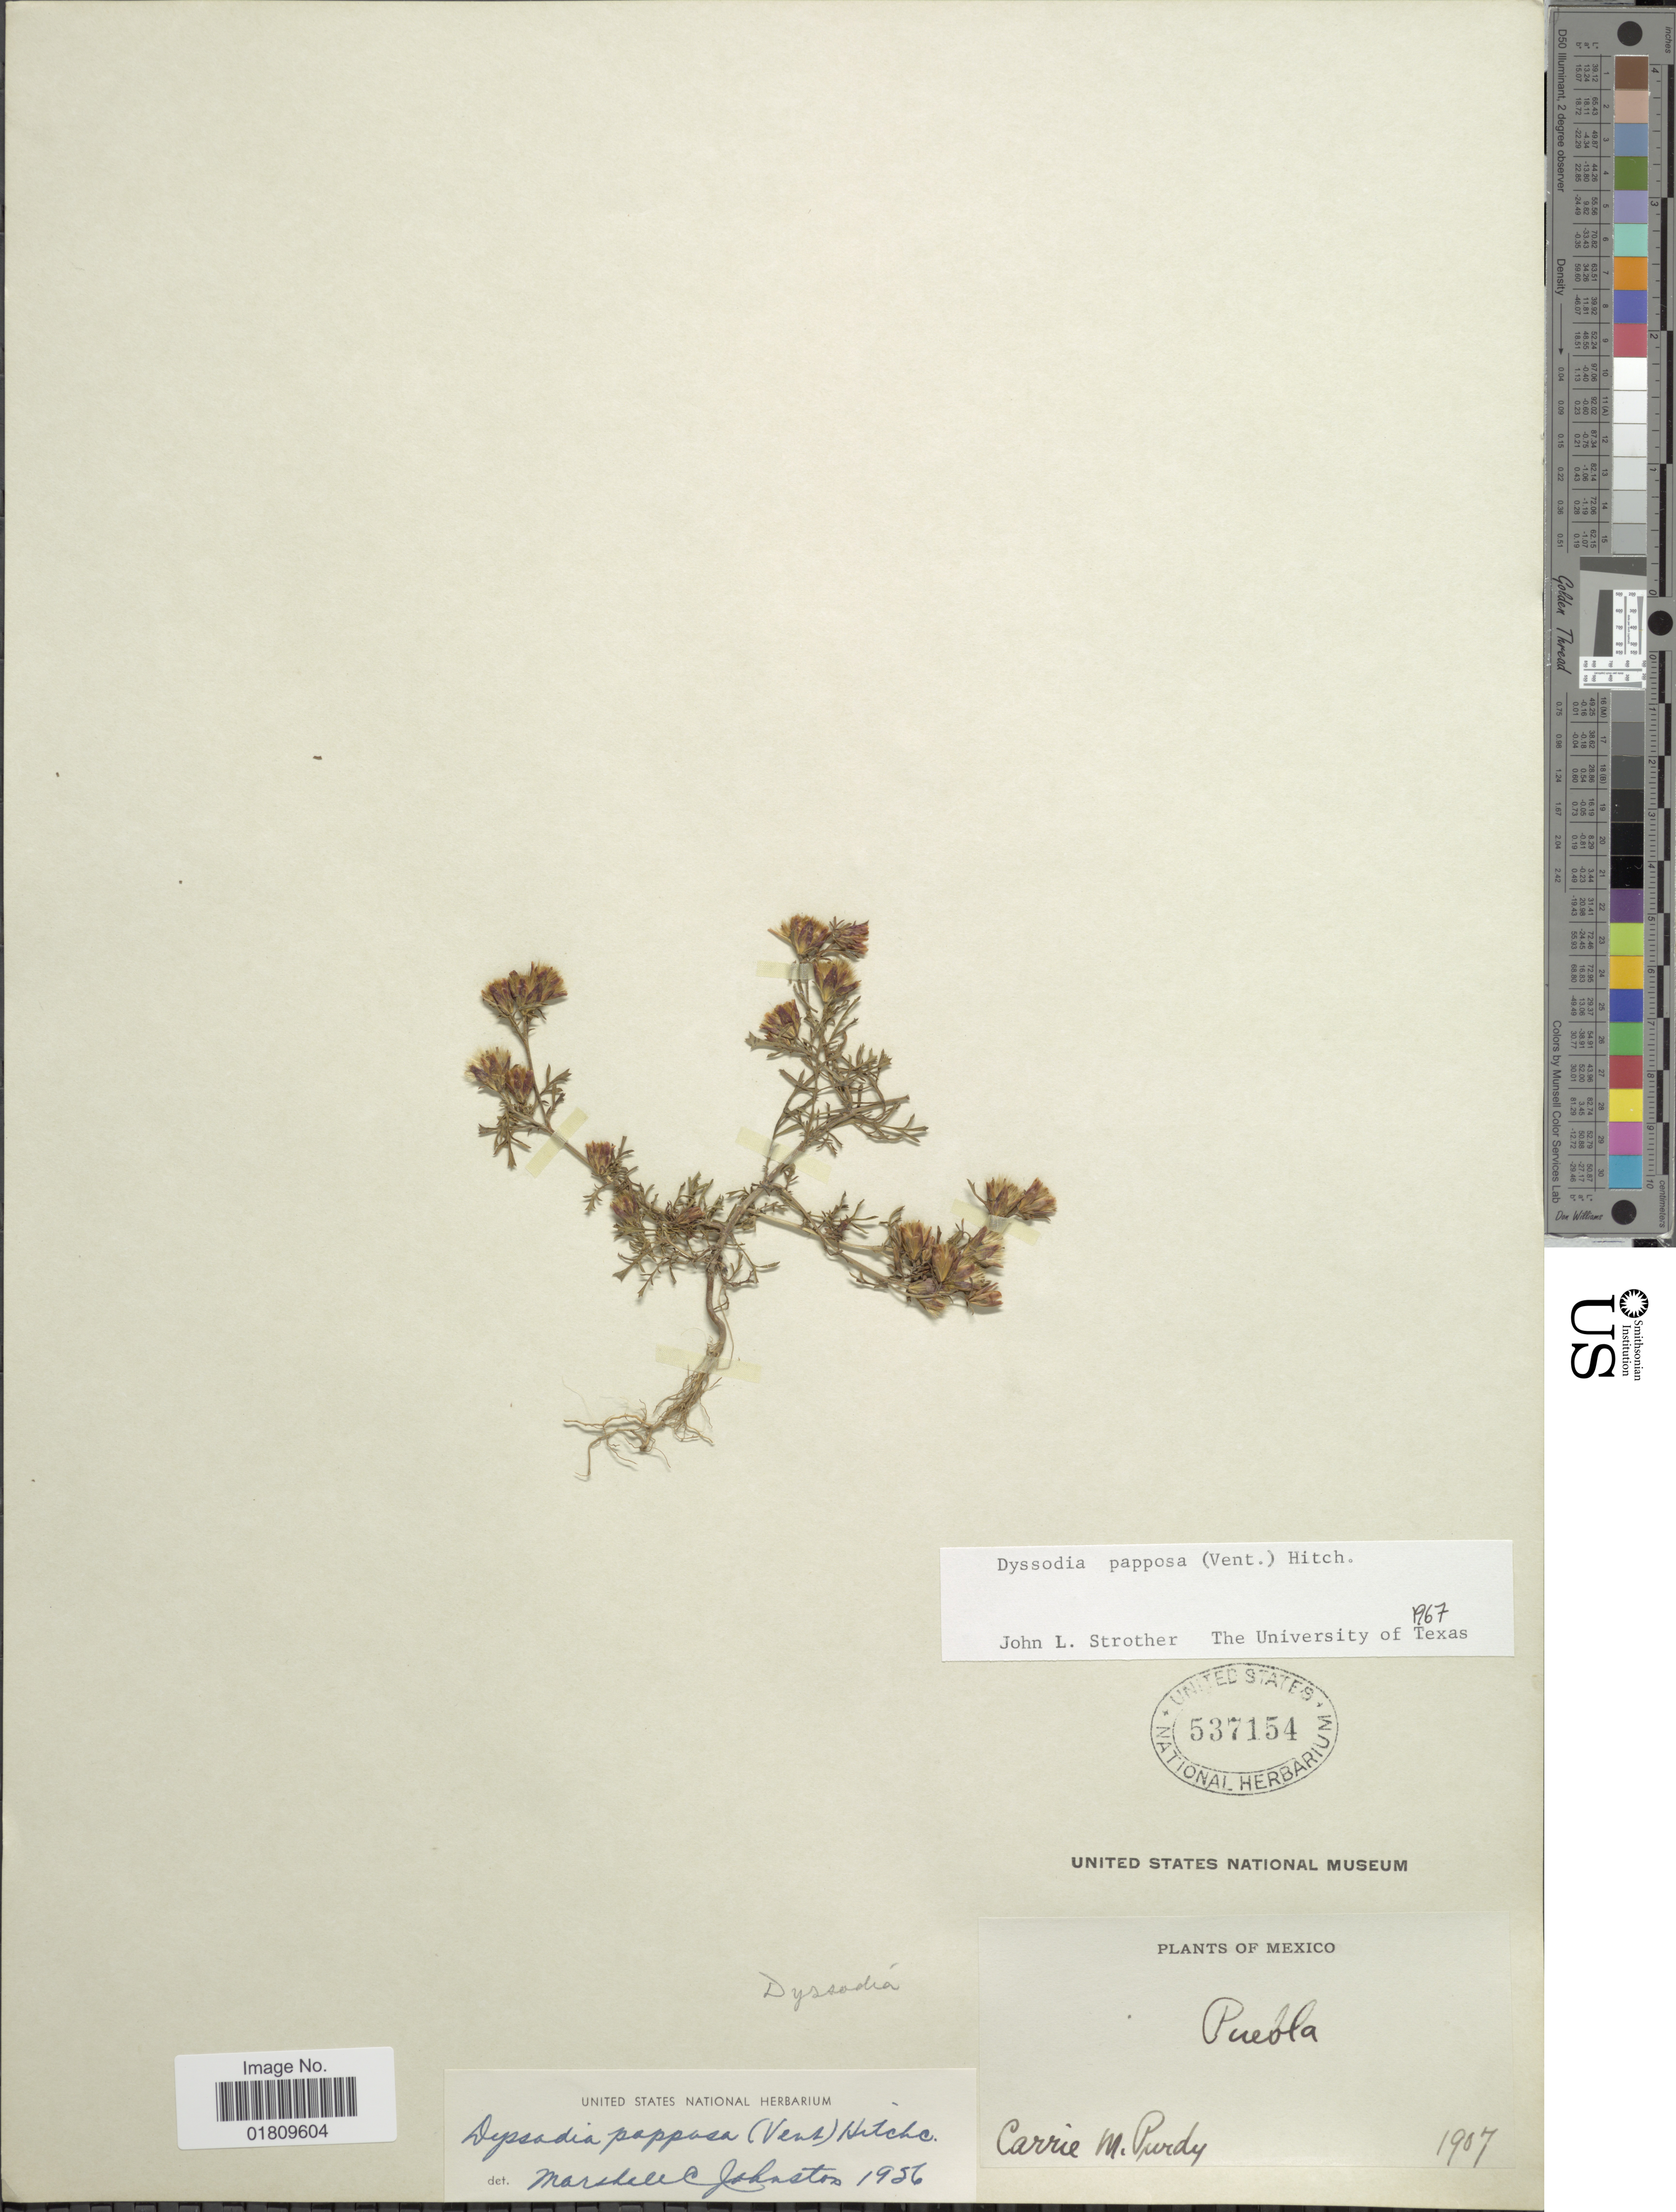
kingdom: Plantae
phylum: Tracheophyta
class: Magnoliopsida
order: Asterales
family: Asteraceae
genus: Dyssodia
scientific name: Dyssodia papposa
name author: (Vent.) Hitchc.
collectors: C. M. Purdy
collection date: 1907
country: Mexico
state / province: Puebla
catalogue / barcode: US 537154